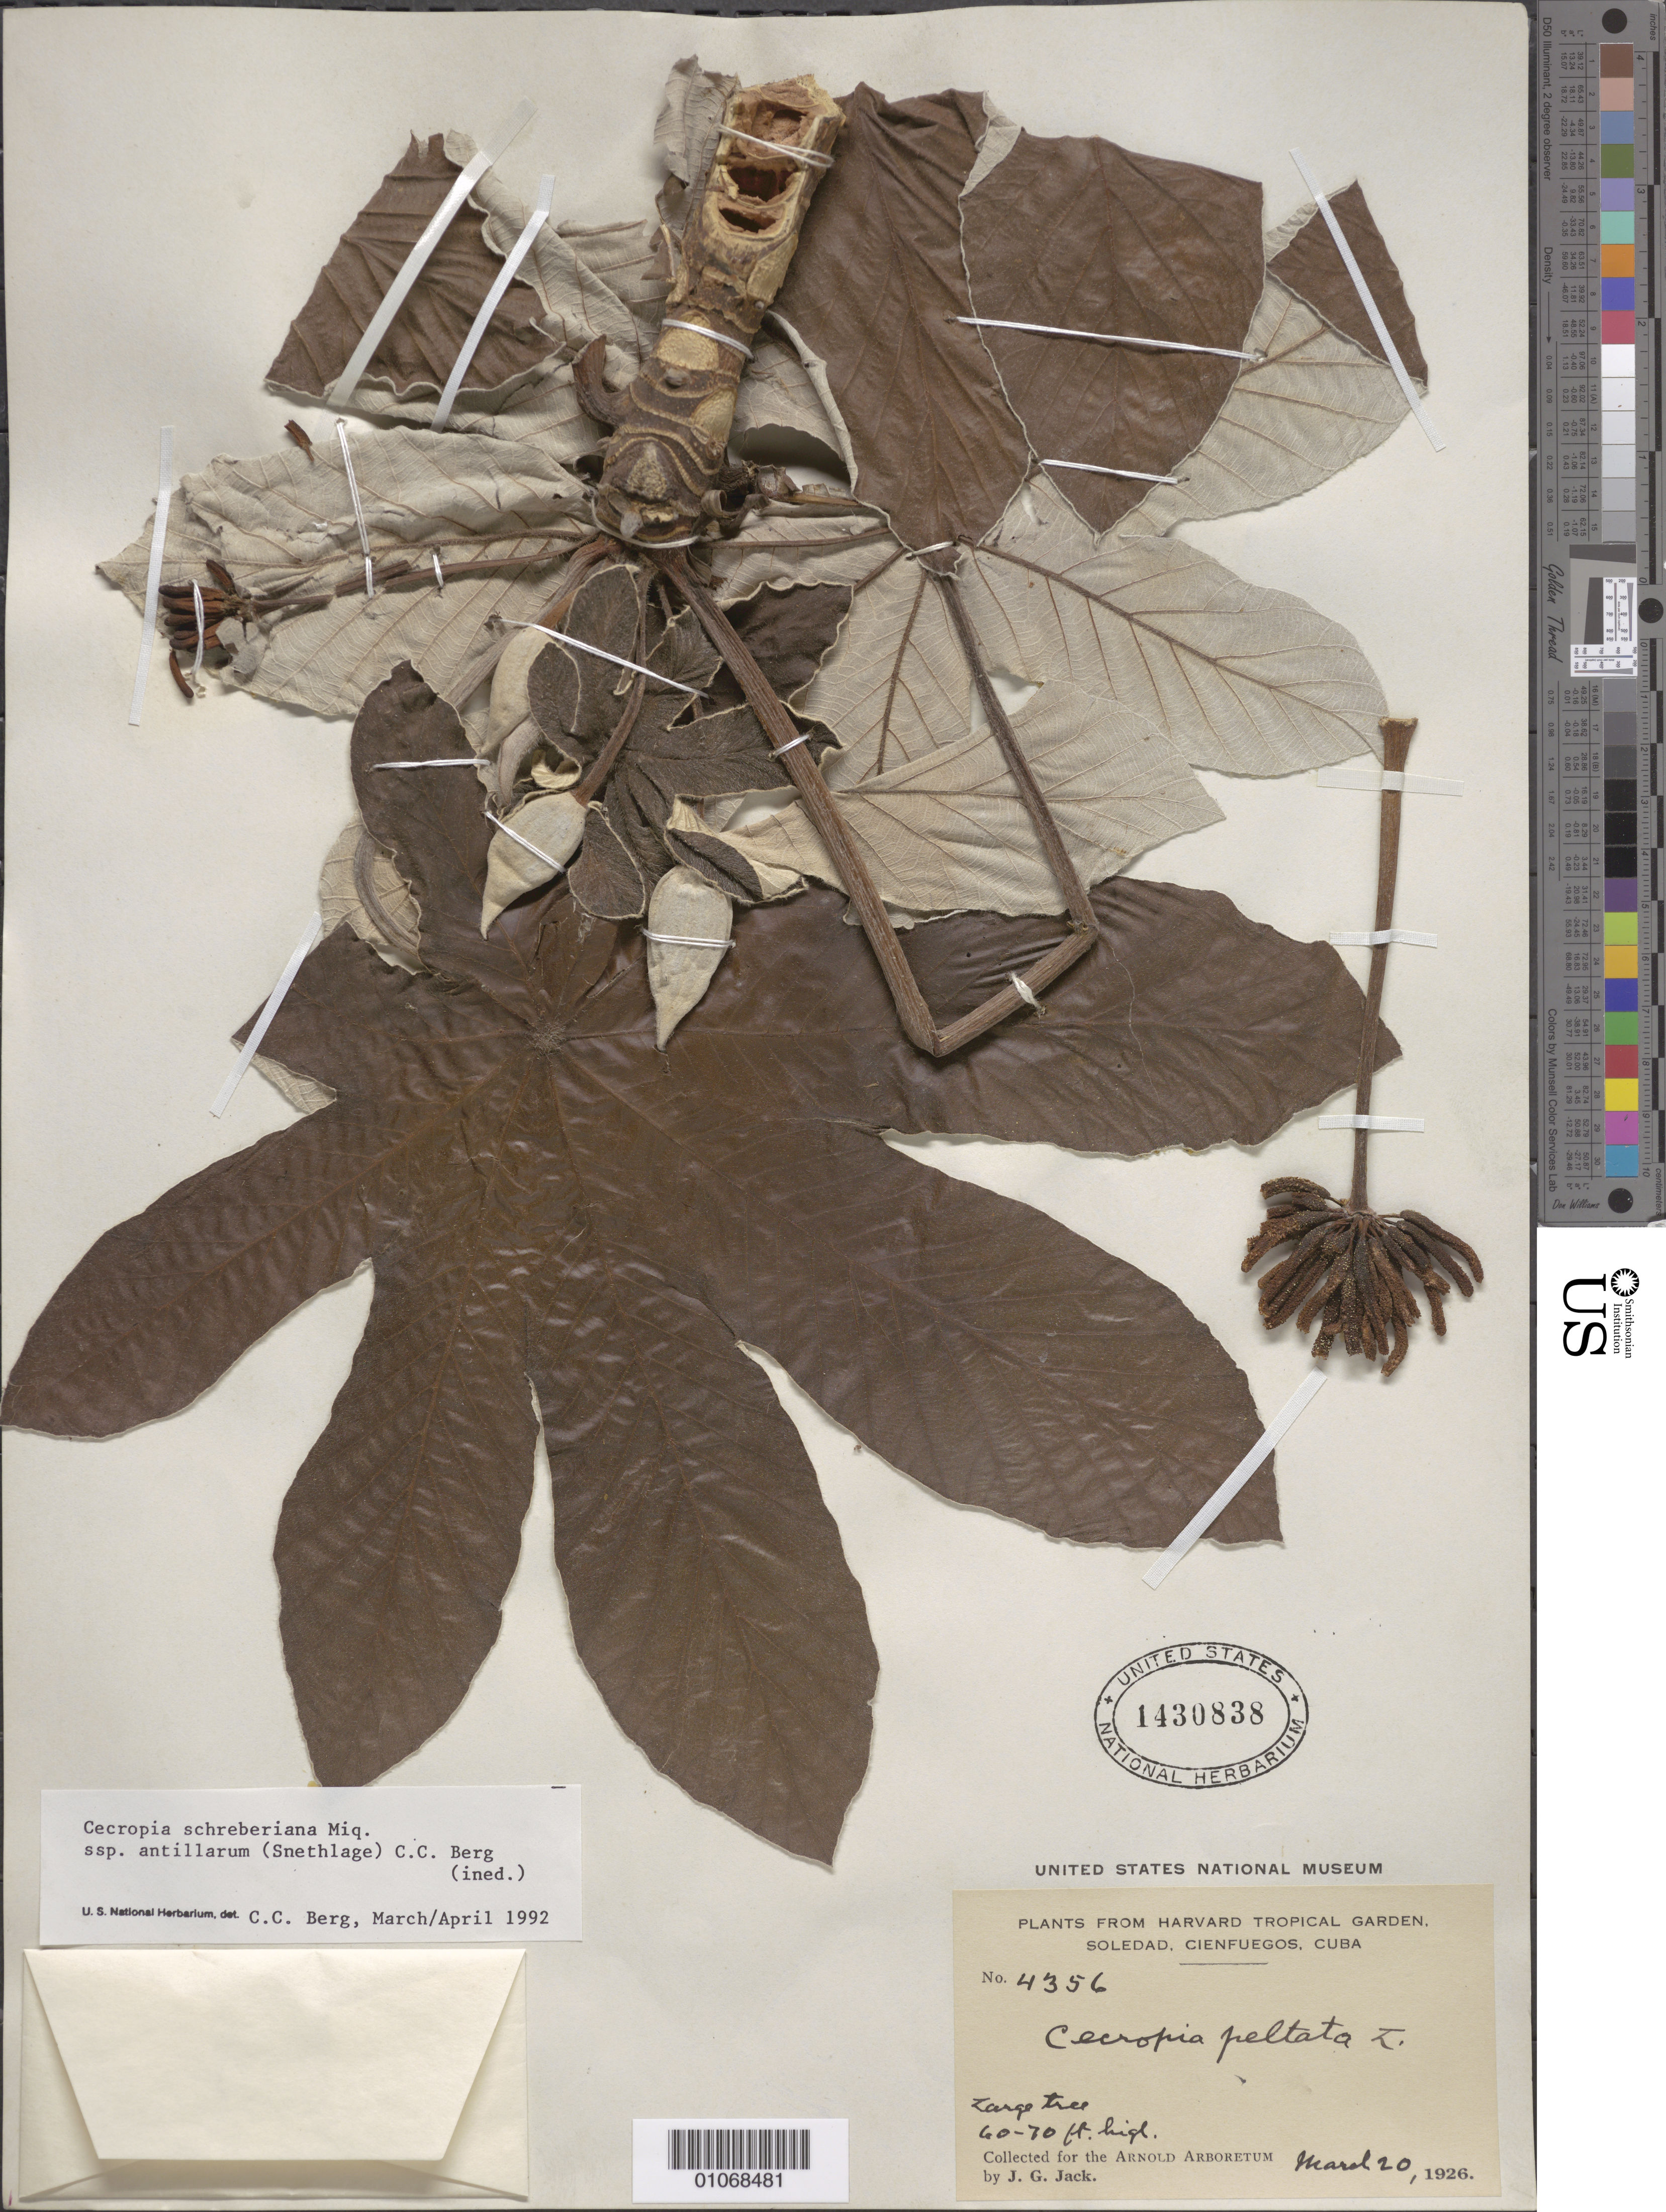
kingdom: Plantae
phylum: Tracheophyta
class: Magnoliopsida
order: Rosales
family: Urticaceae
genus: Cecropia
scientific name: Cecropia schreberiana subsp. antillarum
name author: (Snethl.) C.C. Berg & P. Franco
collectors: J. G. Jack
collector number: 4356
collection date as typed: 20 Mar 1926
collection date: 1926-03-20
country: Cuba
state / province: Cienfuegos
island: Cuba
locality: Soledad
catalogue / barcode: US 1430838